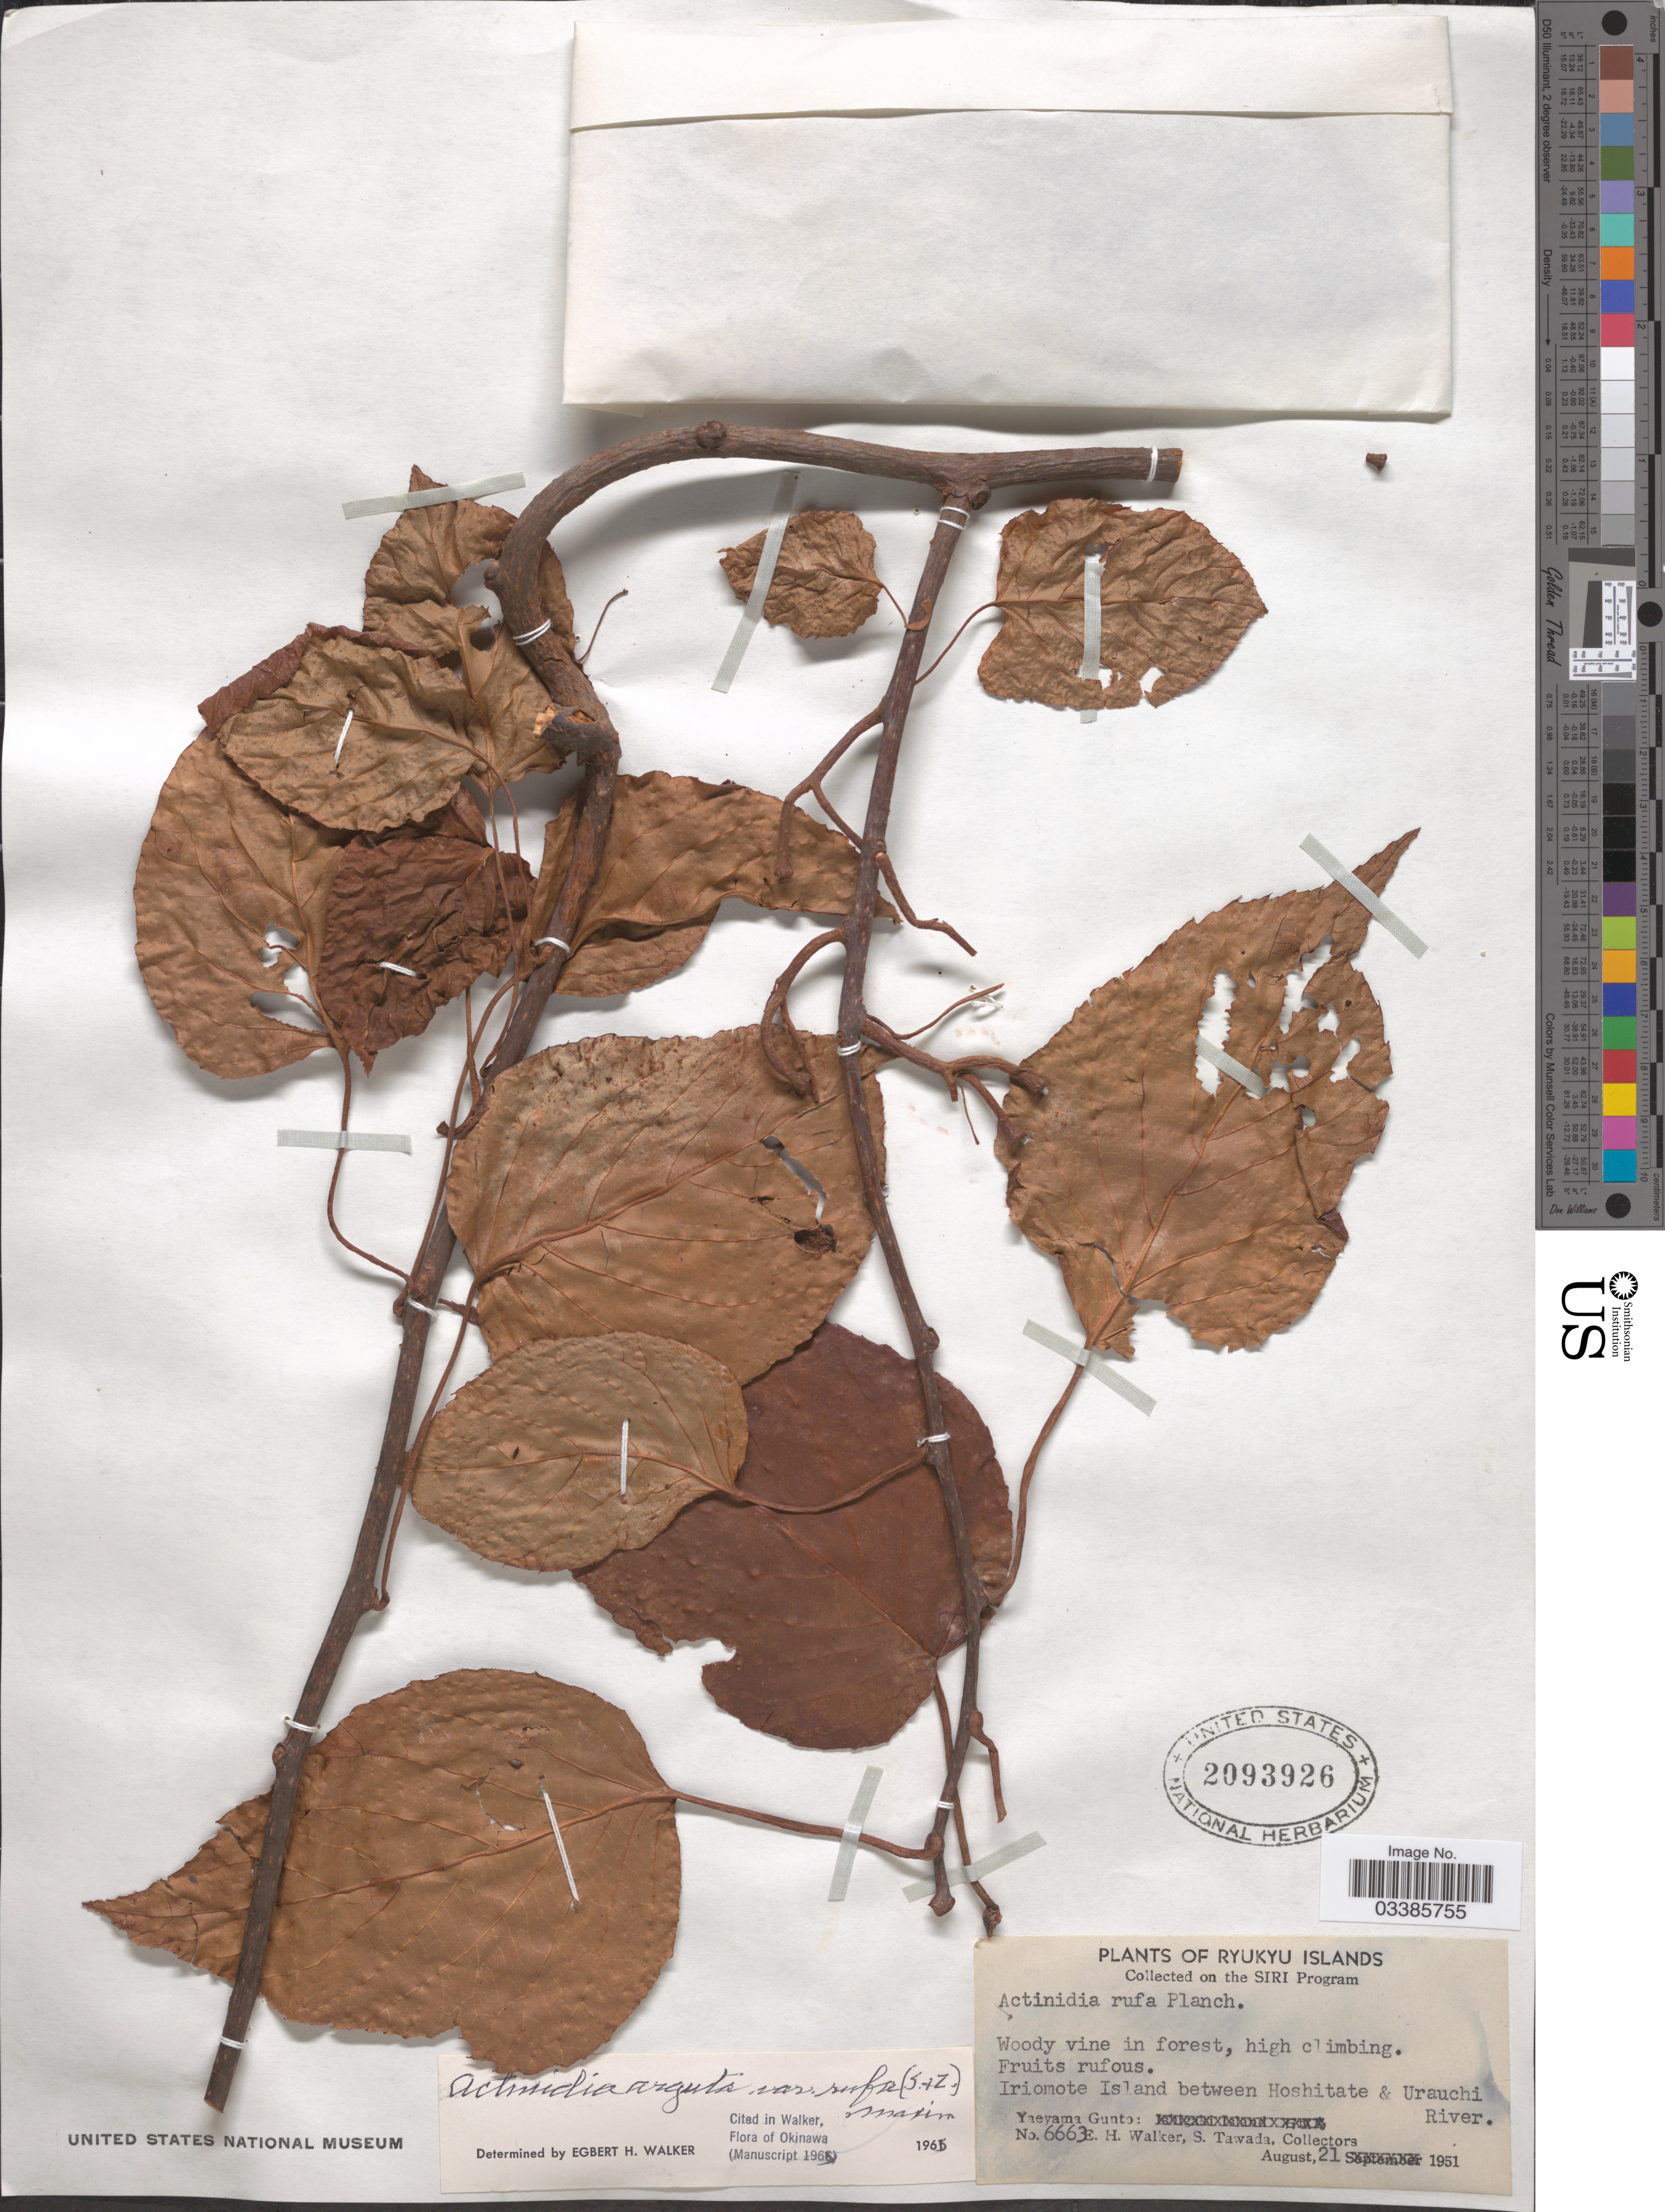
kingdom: Plantae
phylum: Tracheophyta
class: Magnoliopsida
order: Ericales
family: Actinidiaceae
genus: Actinidia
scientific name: Actinidia arguta var. rufa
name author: (Siebold & Zucc.) Maxim.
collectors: E. H. Walker & S. Tawada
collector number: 6663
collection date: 1951-08-21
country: Japan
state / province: Okinawa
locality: Ryukyu Islands. Iriomote Island between Hoshitate & Urauchi River. Yaeyama Gunto.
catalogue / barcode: US 2093926